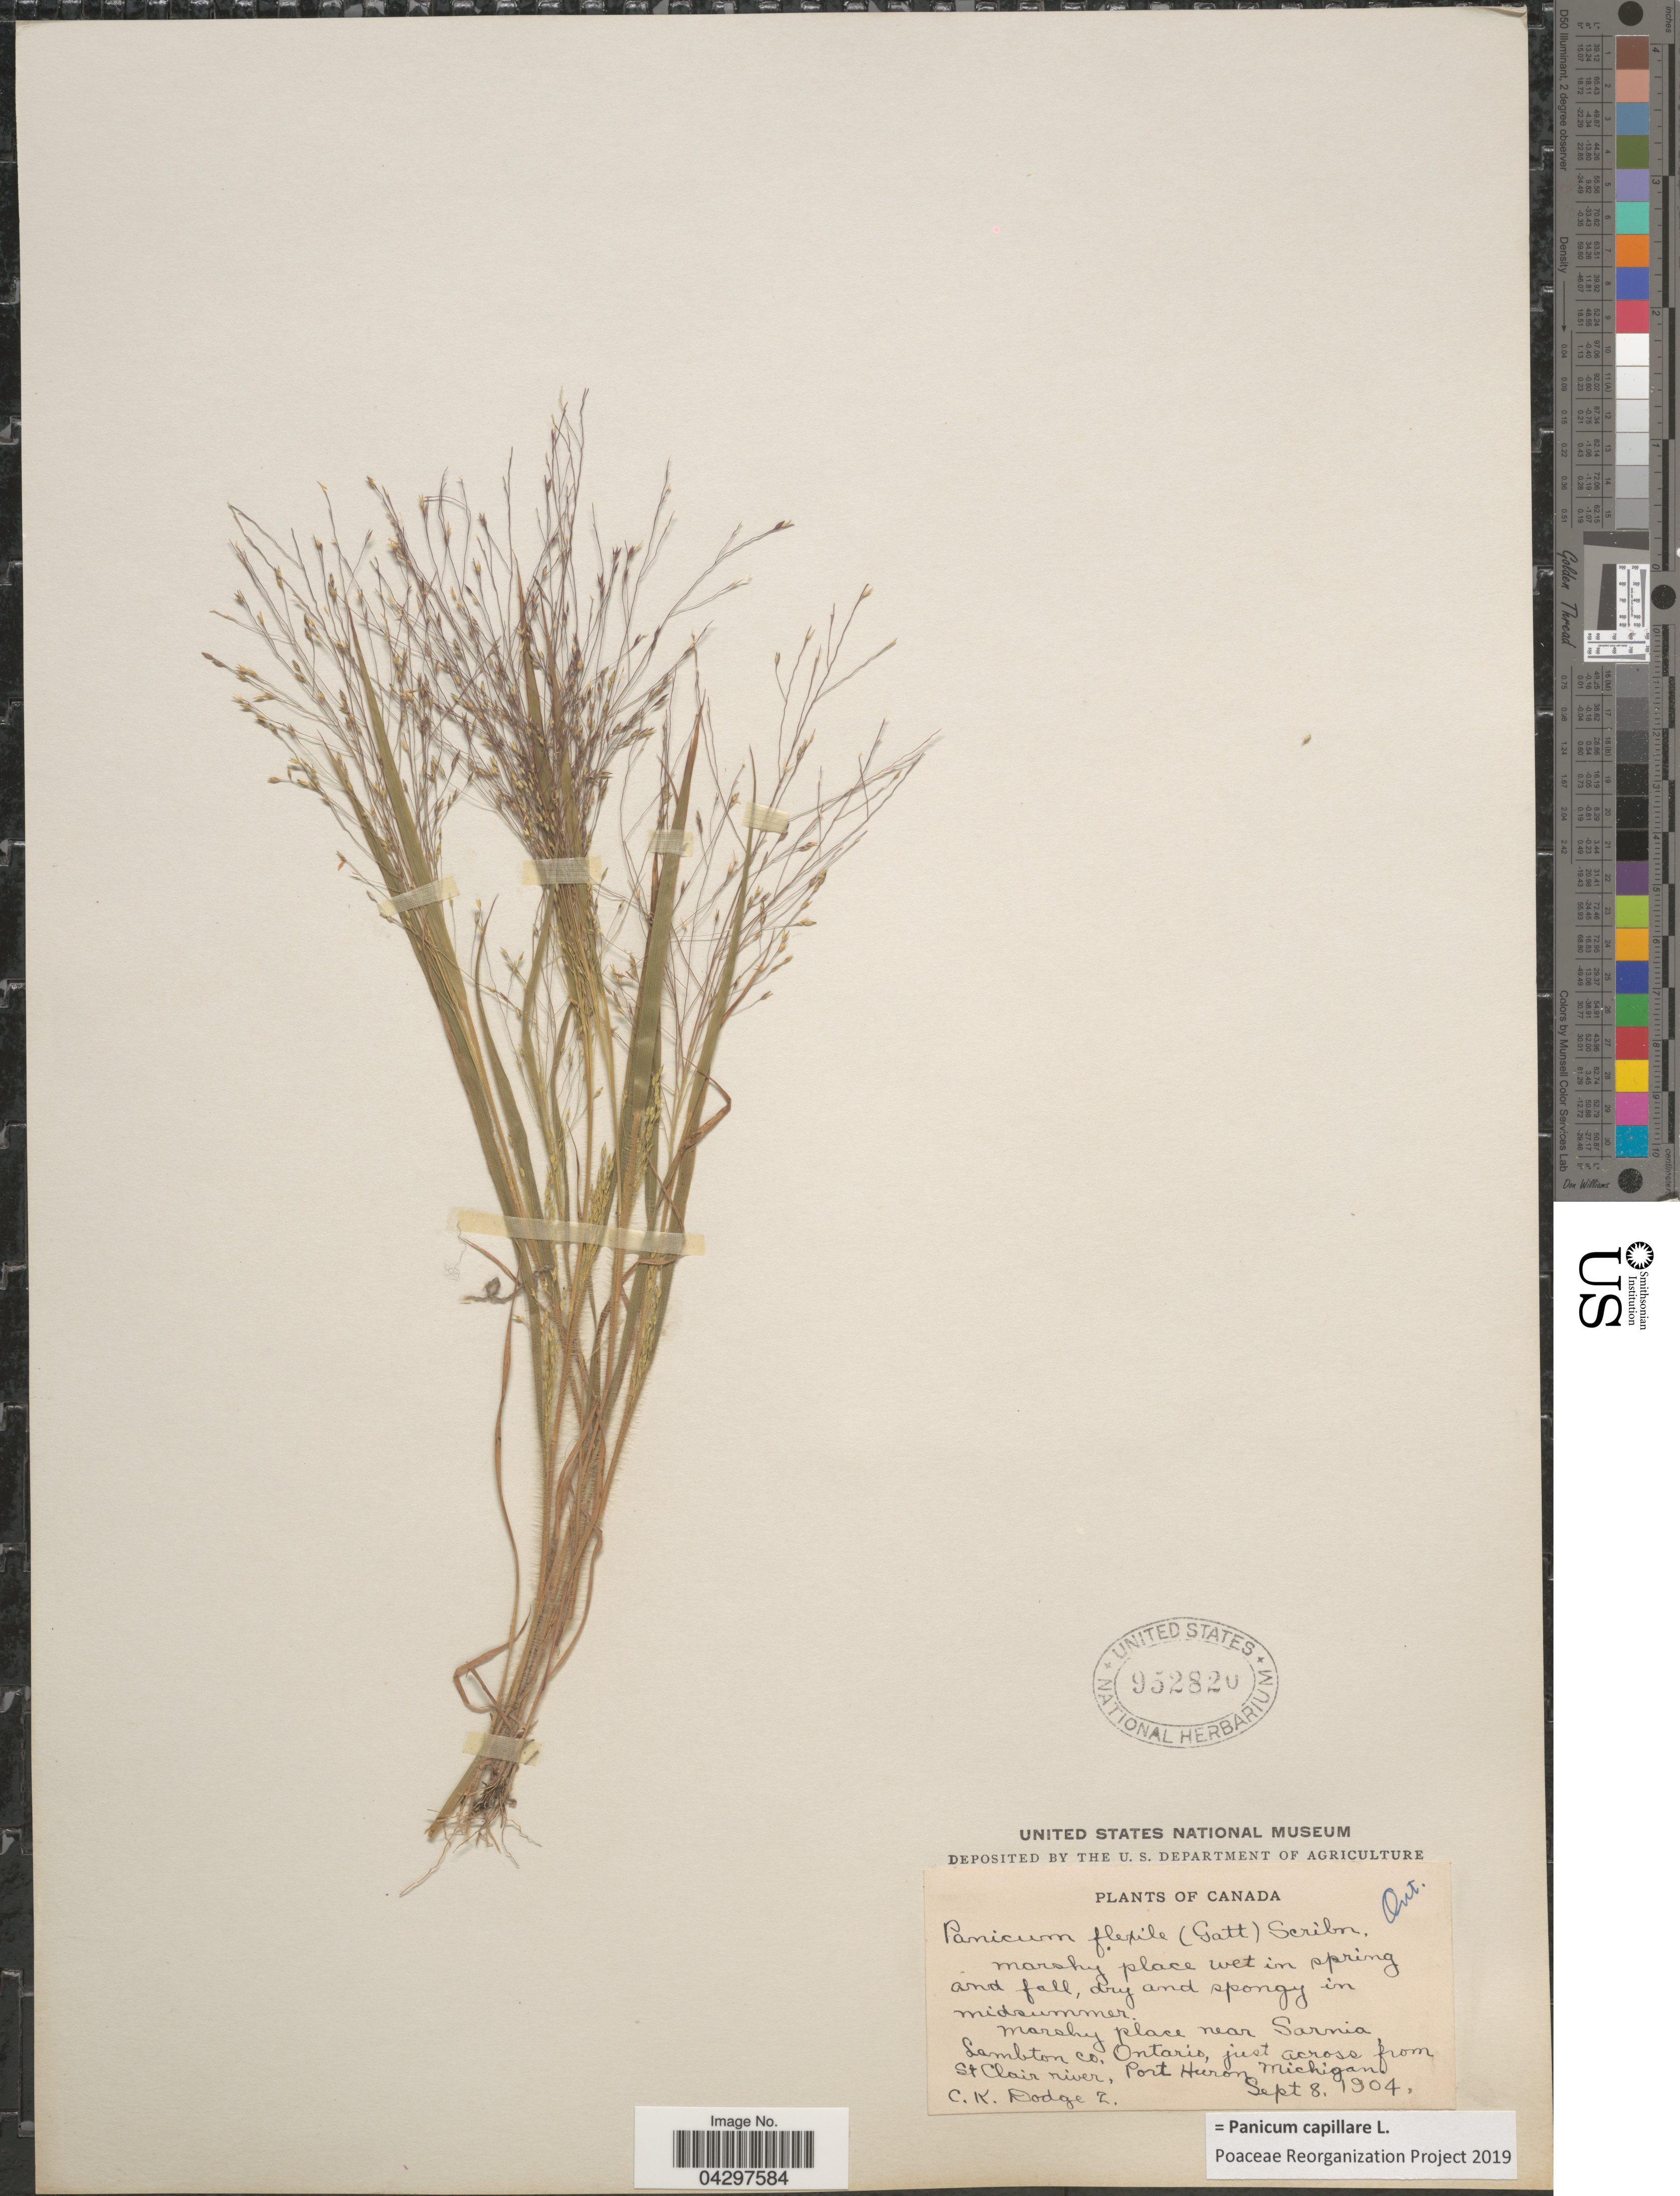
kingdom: Plantae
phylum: Tracheophyta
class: Liliopsida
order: Poales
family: Poaceae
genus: Panicum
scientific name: Panicum capillare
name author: L.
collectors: C. Dodge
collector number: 2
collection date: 1904-09-08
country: Canada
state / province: Ontario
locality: Marshy place near Sarnia Lambton co., just across from St Clair river, Port Huron, Michigan [unsure placement].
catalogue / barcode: US 952820